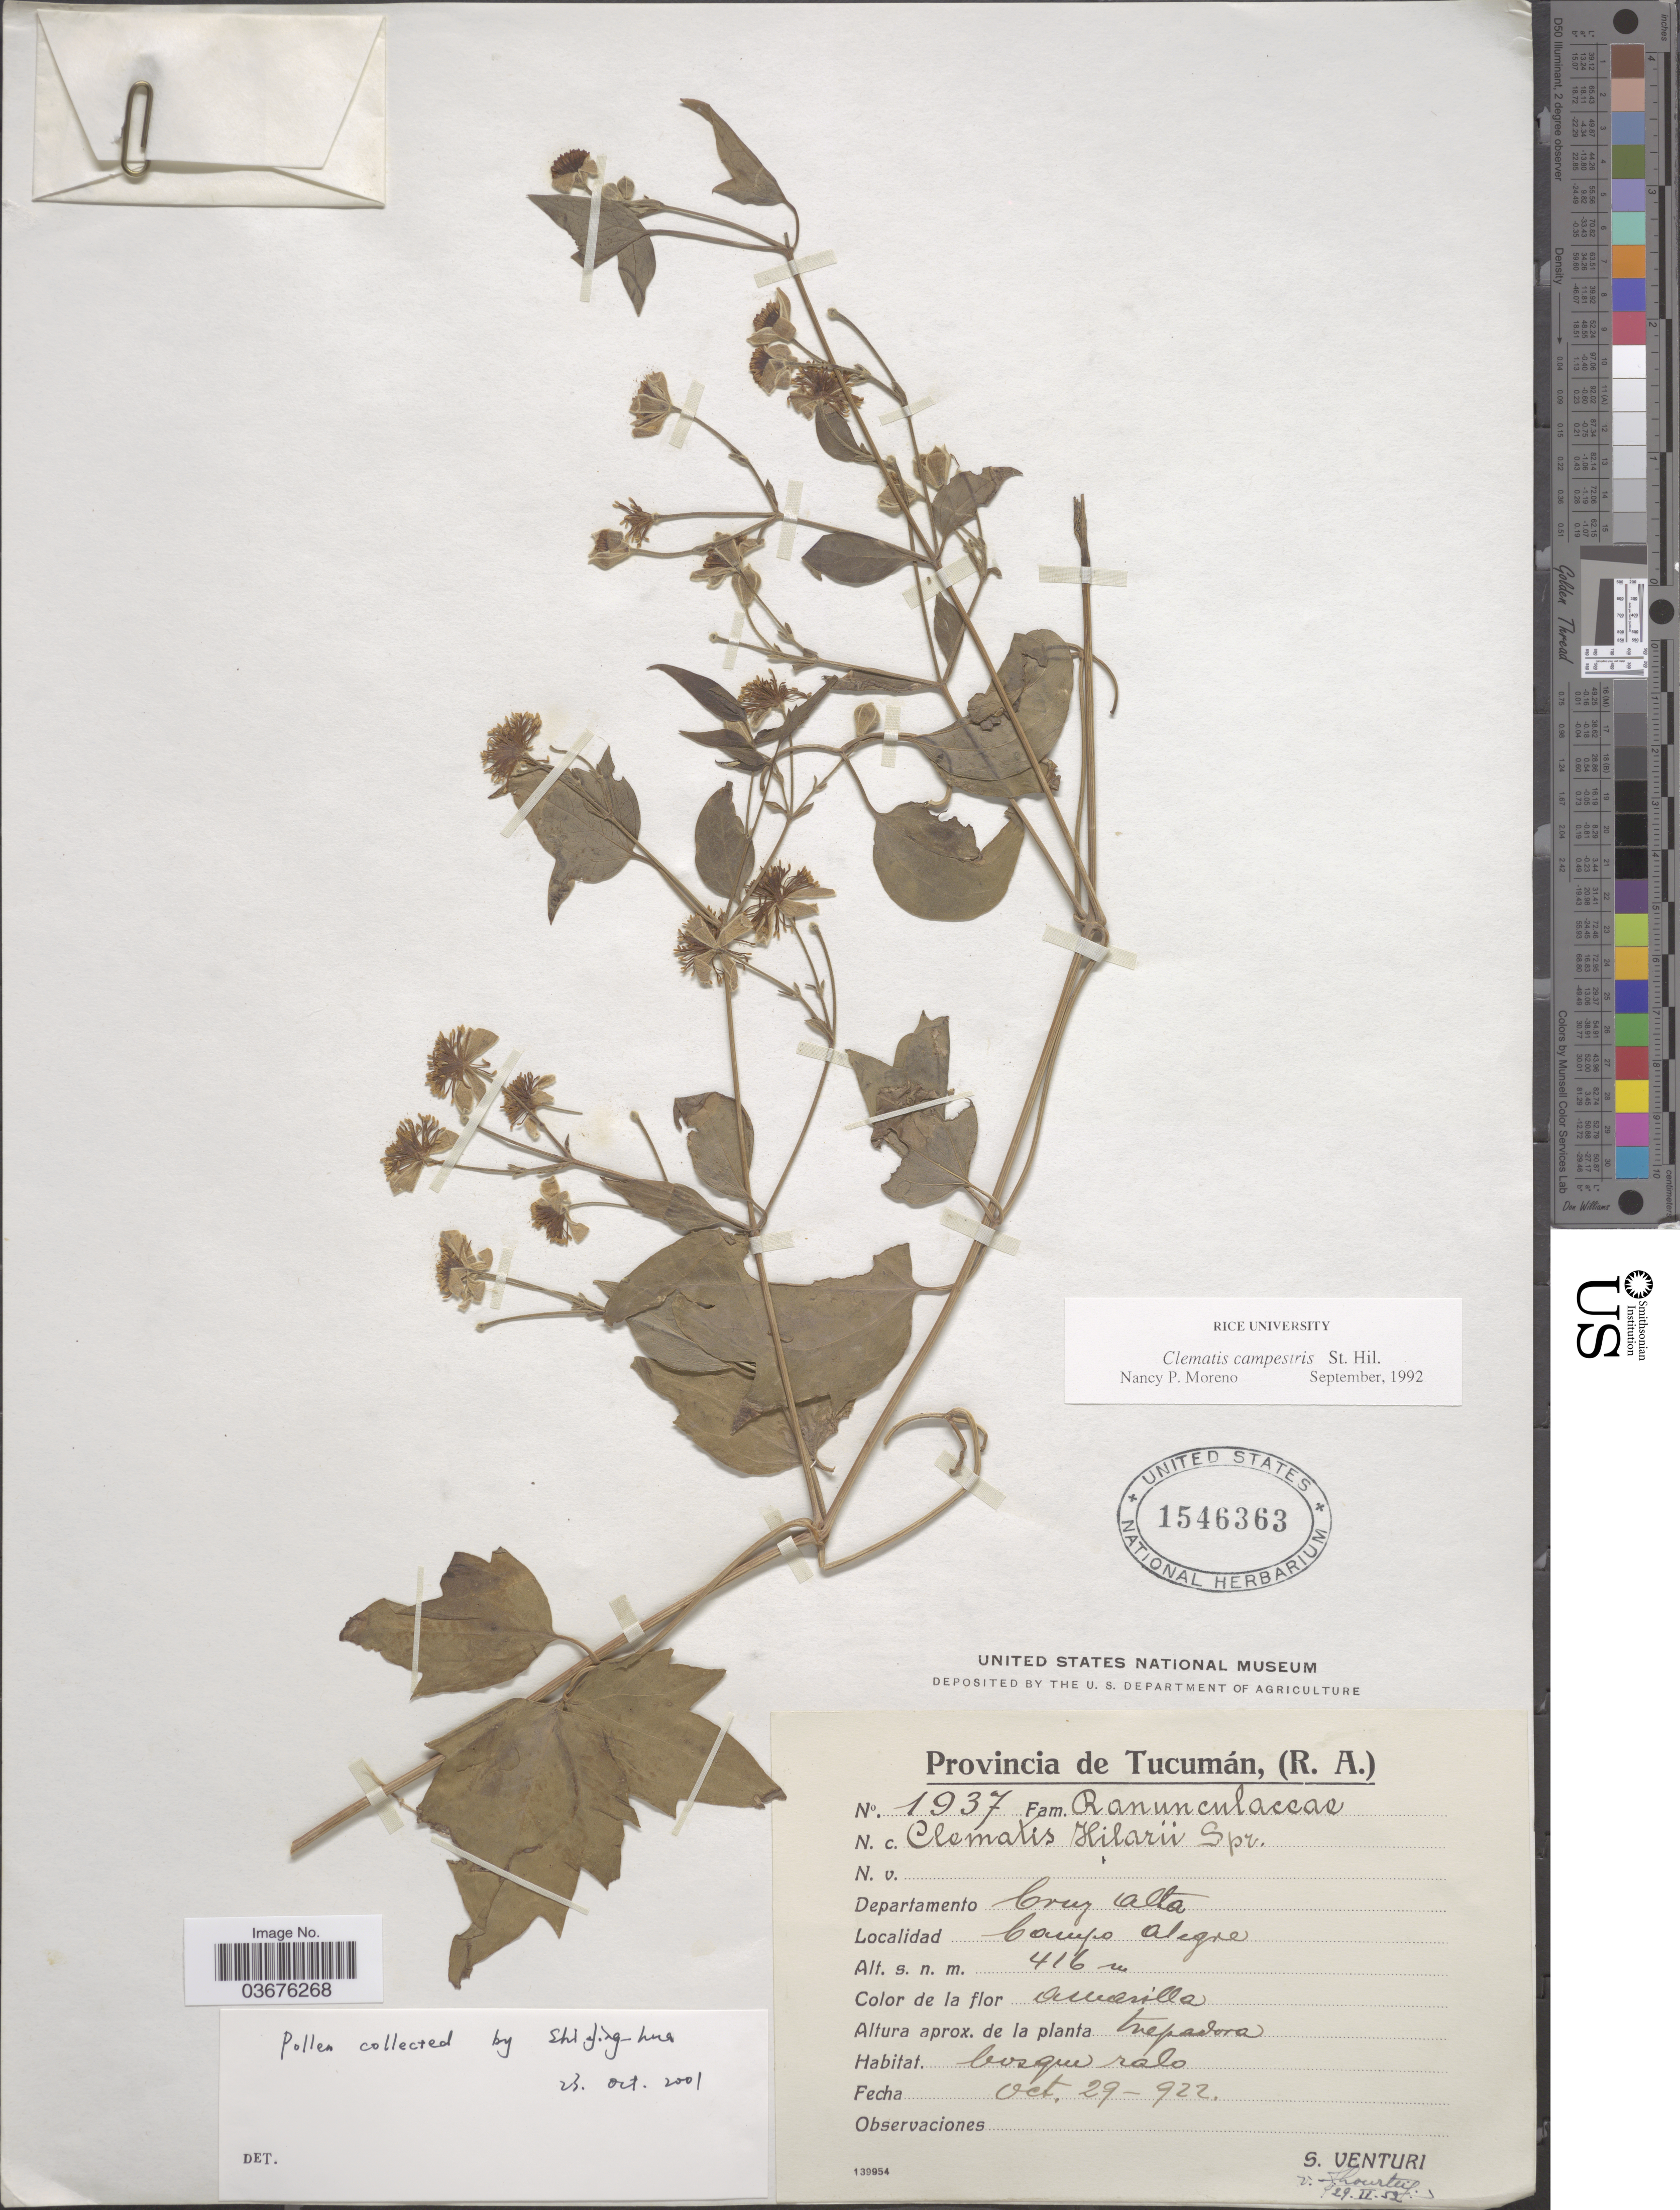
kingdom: Plantae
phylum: Tracheophyta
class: Magnoliopsida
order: Ranunculales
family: Ranunculaceae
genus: Clematis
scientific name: Clematis campestris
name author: A. St.-Hil.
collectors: S. Venturi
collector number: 1937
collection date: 1922-10-29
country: Argentina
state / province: Tucuman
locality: Departamento Cruz Alta. Campo Alegre.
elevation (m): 416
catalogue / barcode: US 1546363